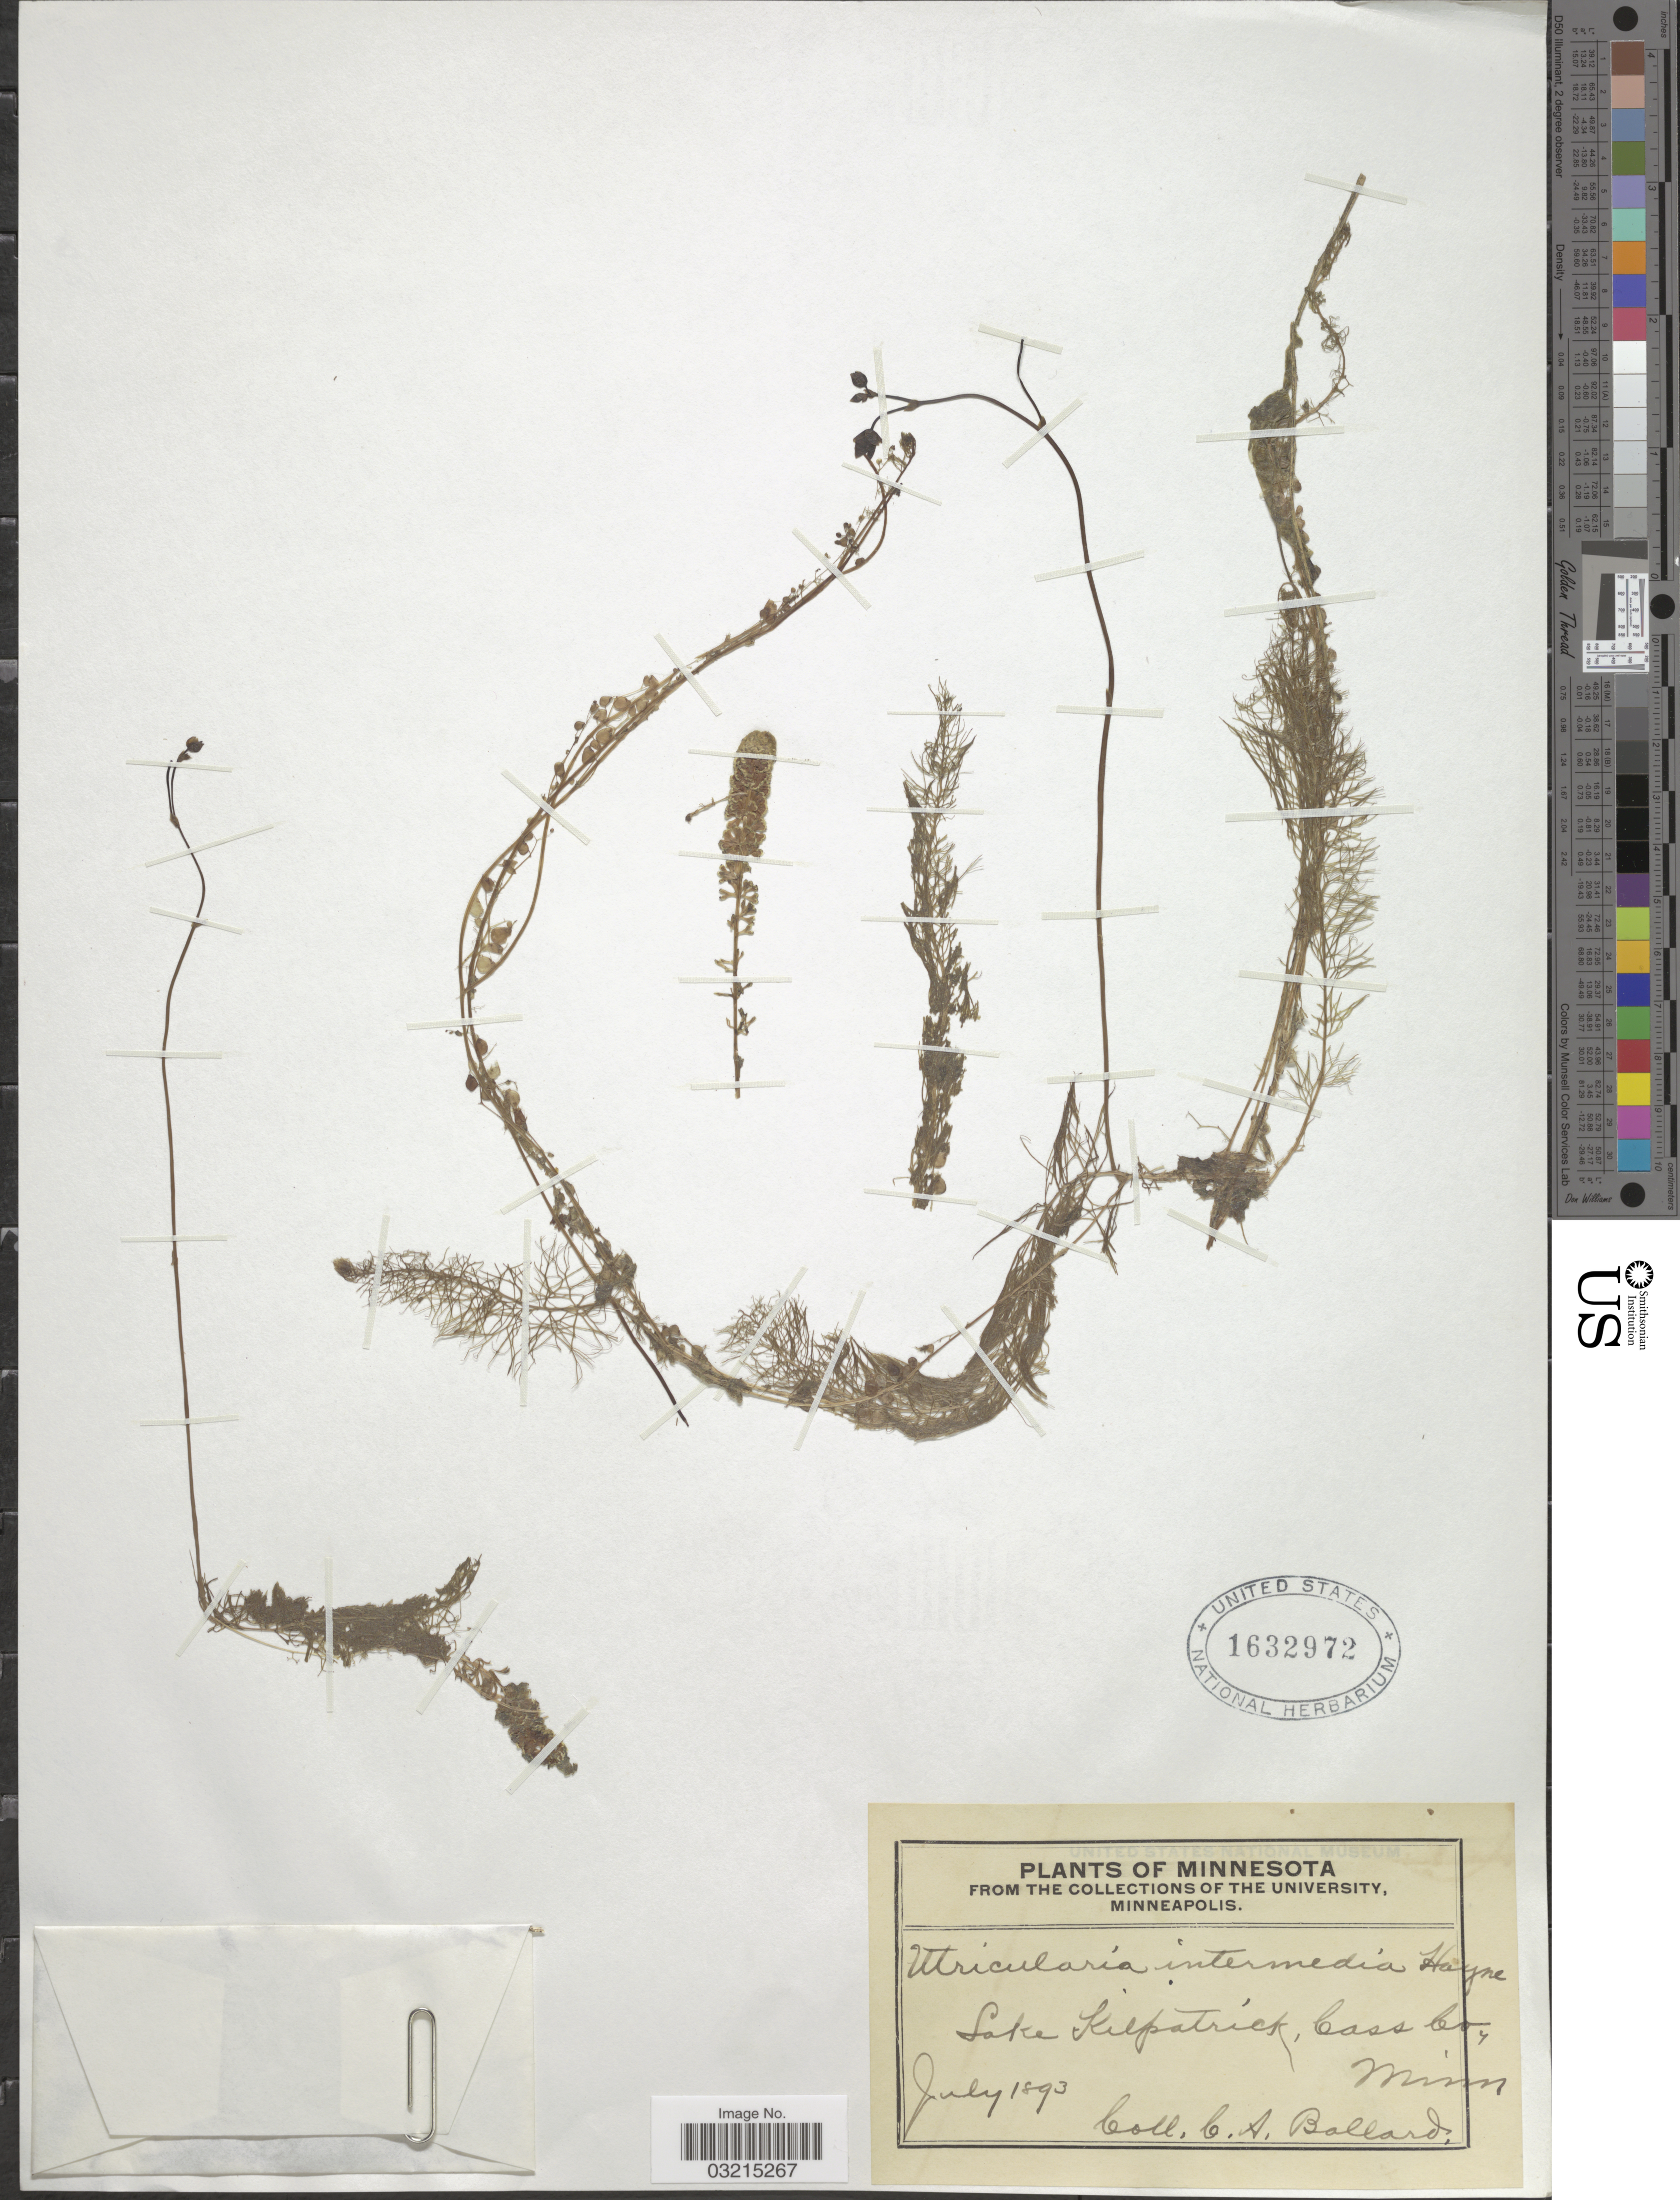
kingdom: Plantae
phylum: Tracheophyta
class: Magnoliopsida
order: Lamiales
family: Lentibulariaceae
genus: Utricularia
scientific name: Utricularia intermedia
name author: Hayne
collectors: C. A. Ballard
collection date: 1893-07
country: United States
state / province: Minnesota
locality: Lake Kilpatrick, Cass Co.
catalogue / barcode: US 1632972